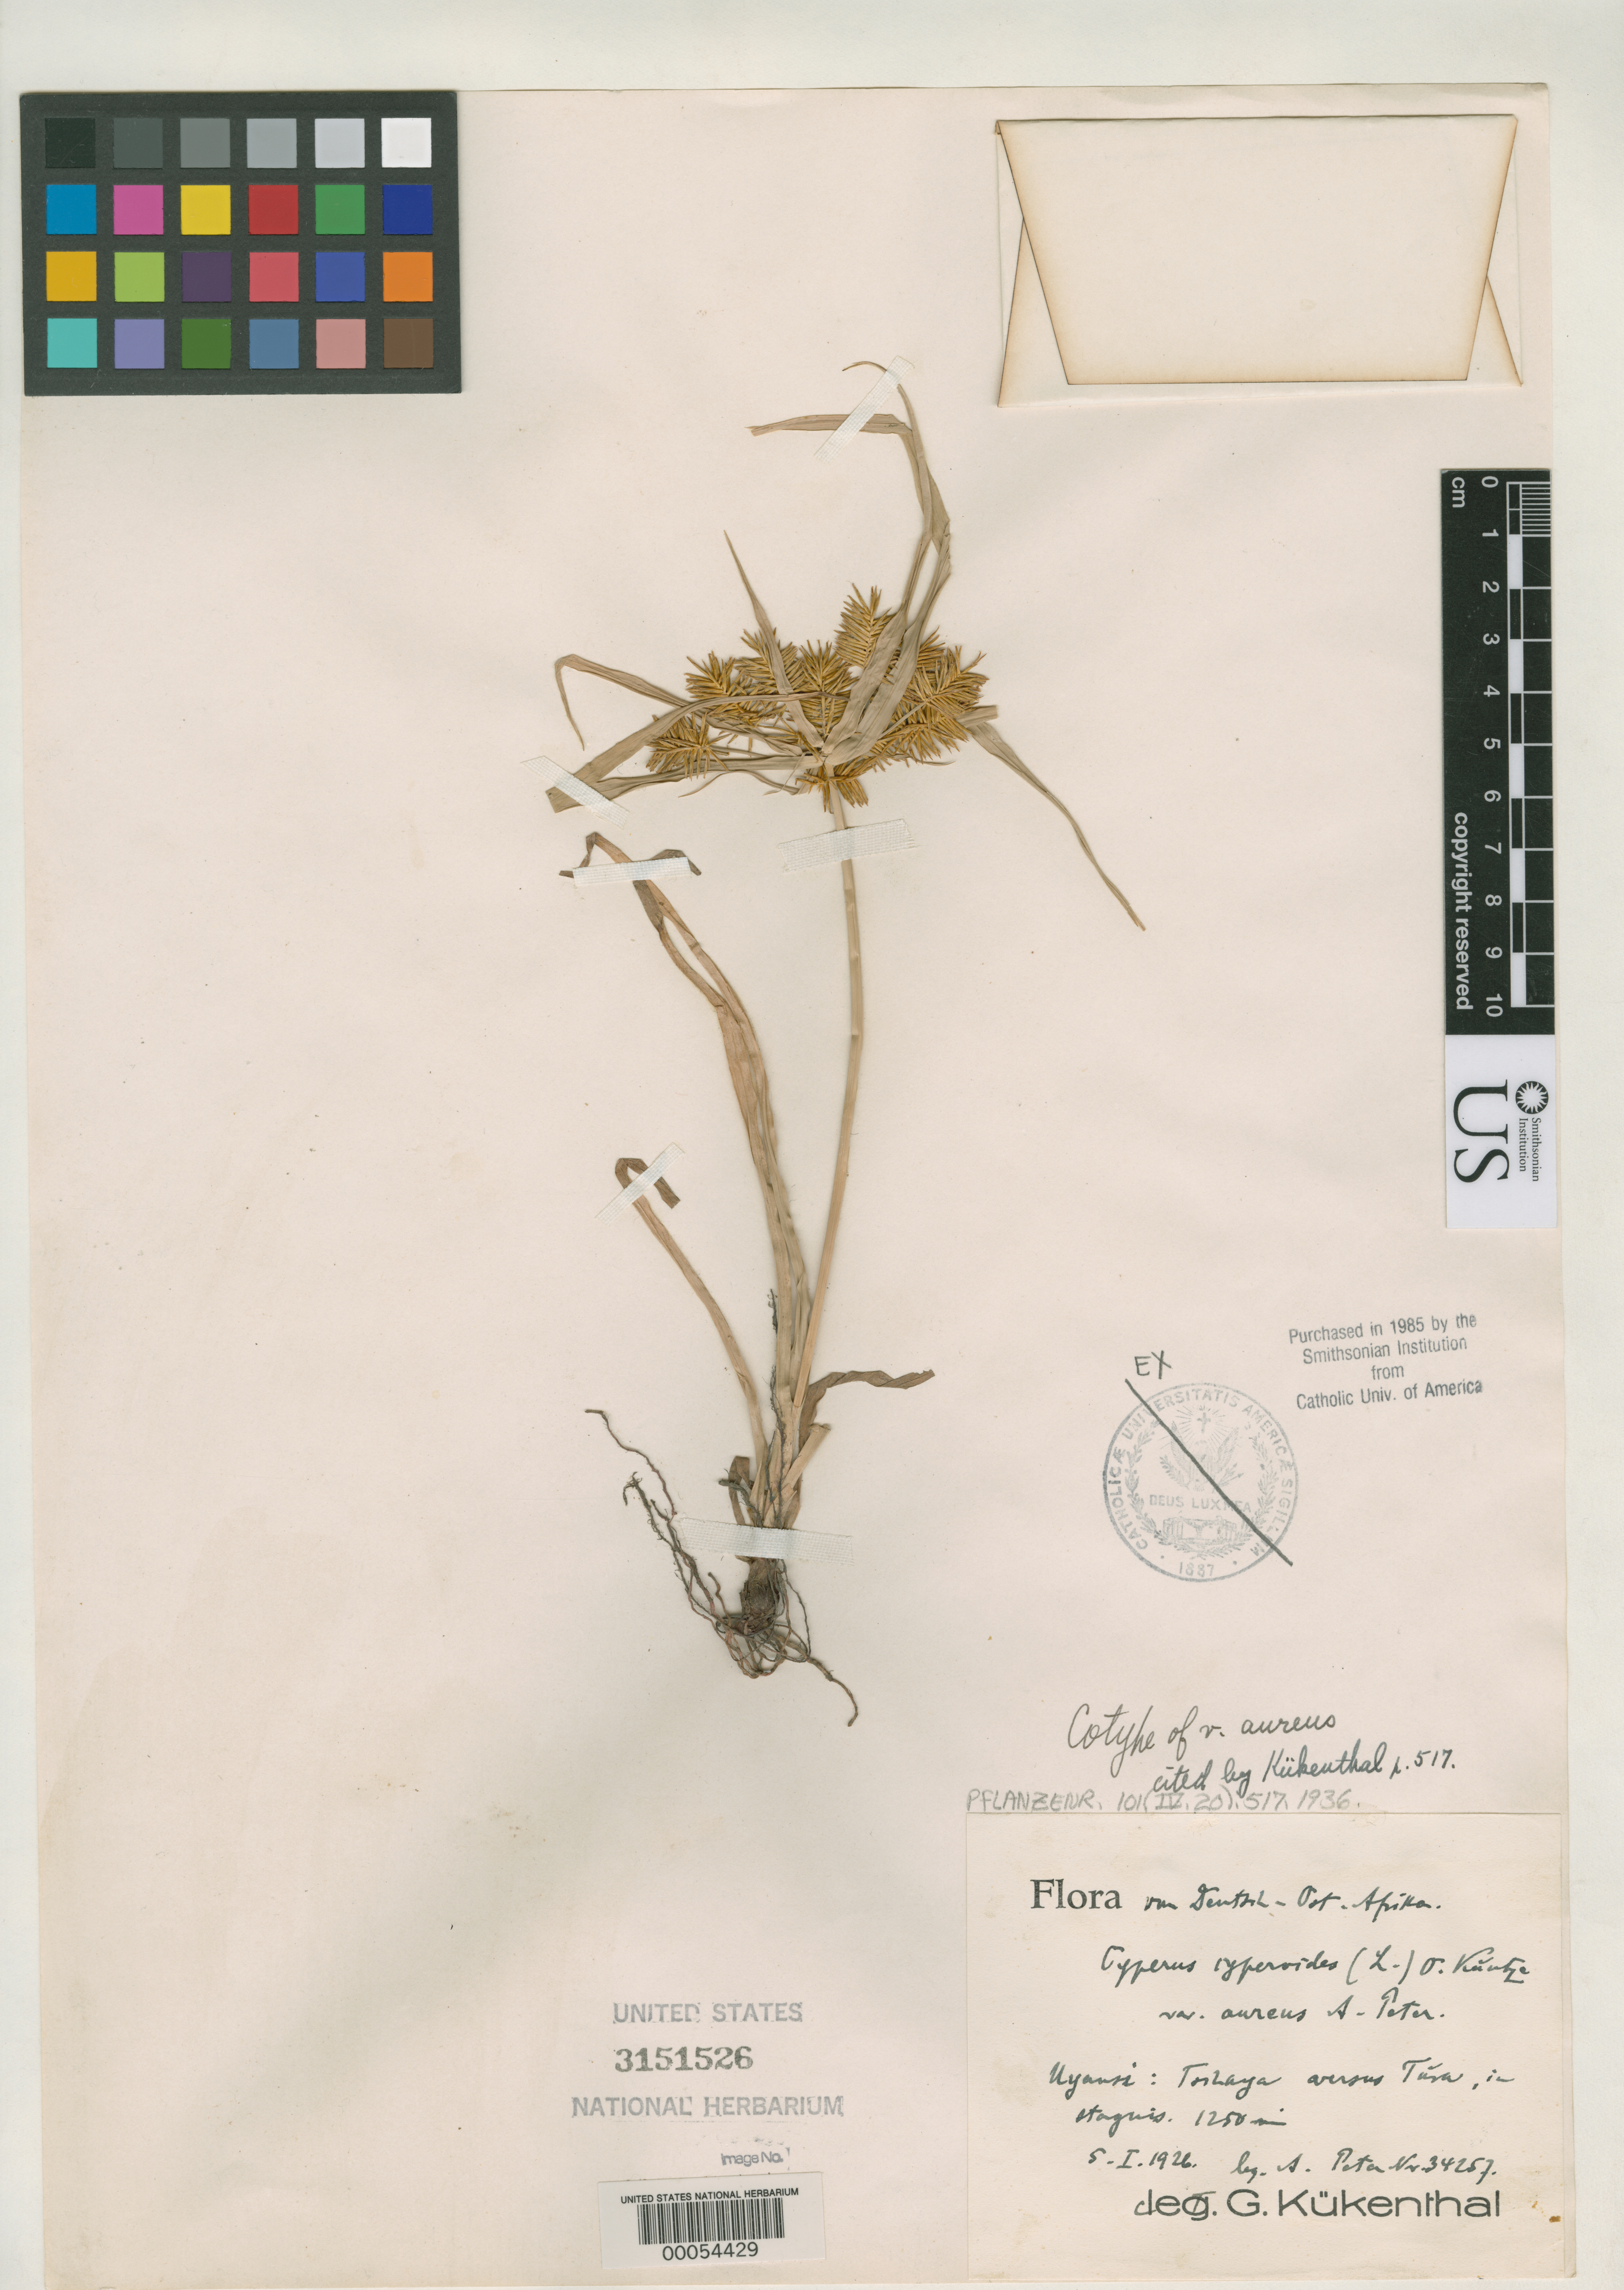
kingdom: Plantae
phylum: Tracheophyta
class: Liliopsida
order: Poales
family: Cyperaceae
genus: Cyperus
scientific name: Cyperus cyperoides var. aureus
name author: Peter ex Kük.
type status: Isosyntype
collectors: A. Peter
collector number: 34257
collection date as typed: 05 Jan 1926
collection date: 1926-01-05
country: Tanzania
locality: Uyansi, Tschaya und Tura.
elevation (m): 1250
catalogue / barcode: US 3151526